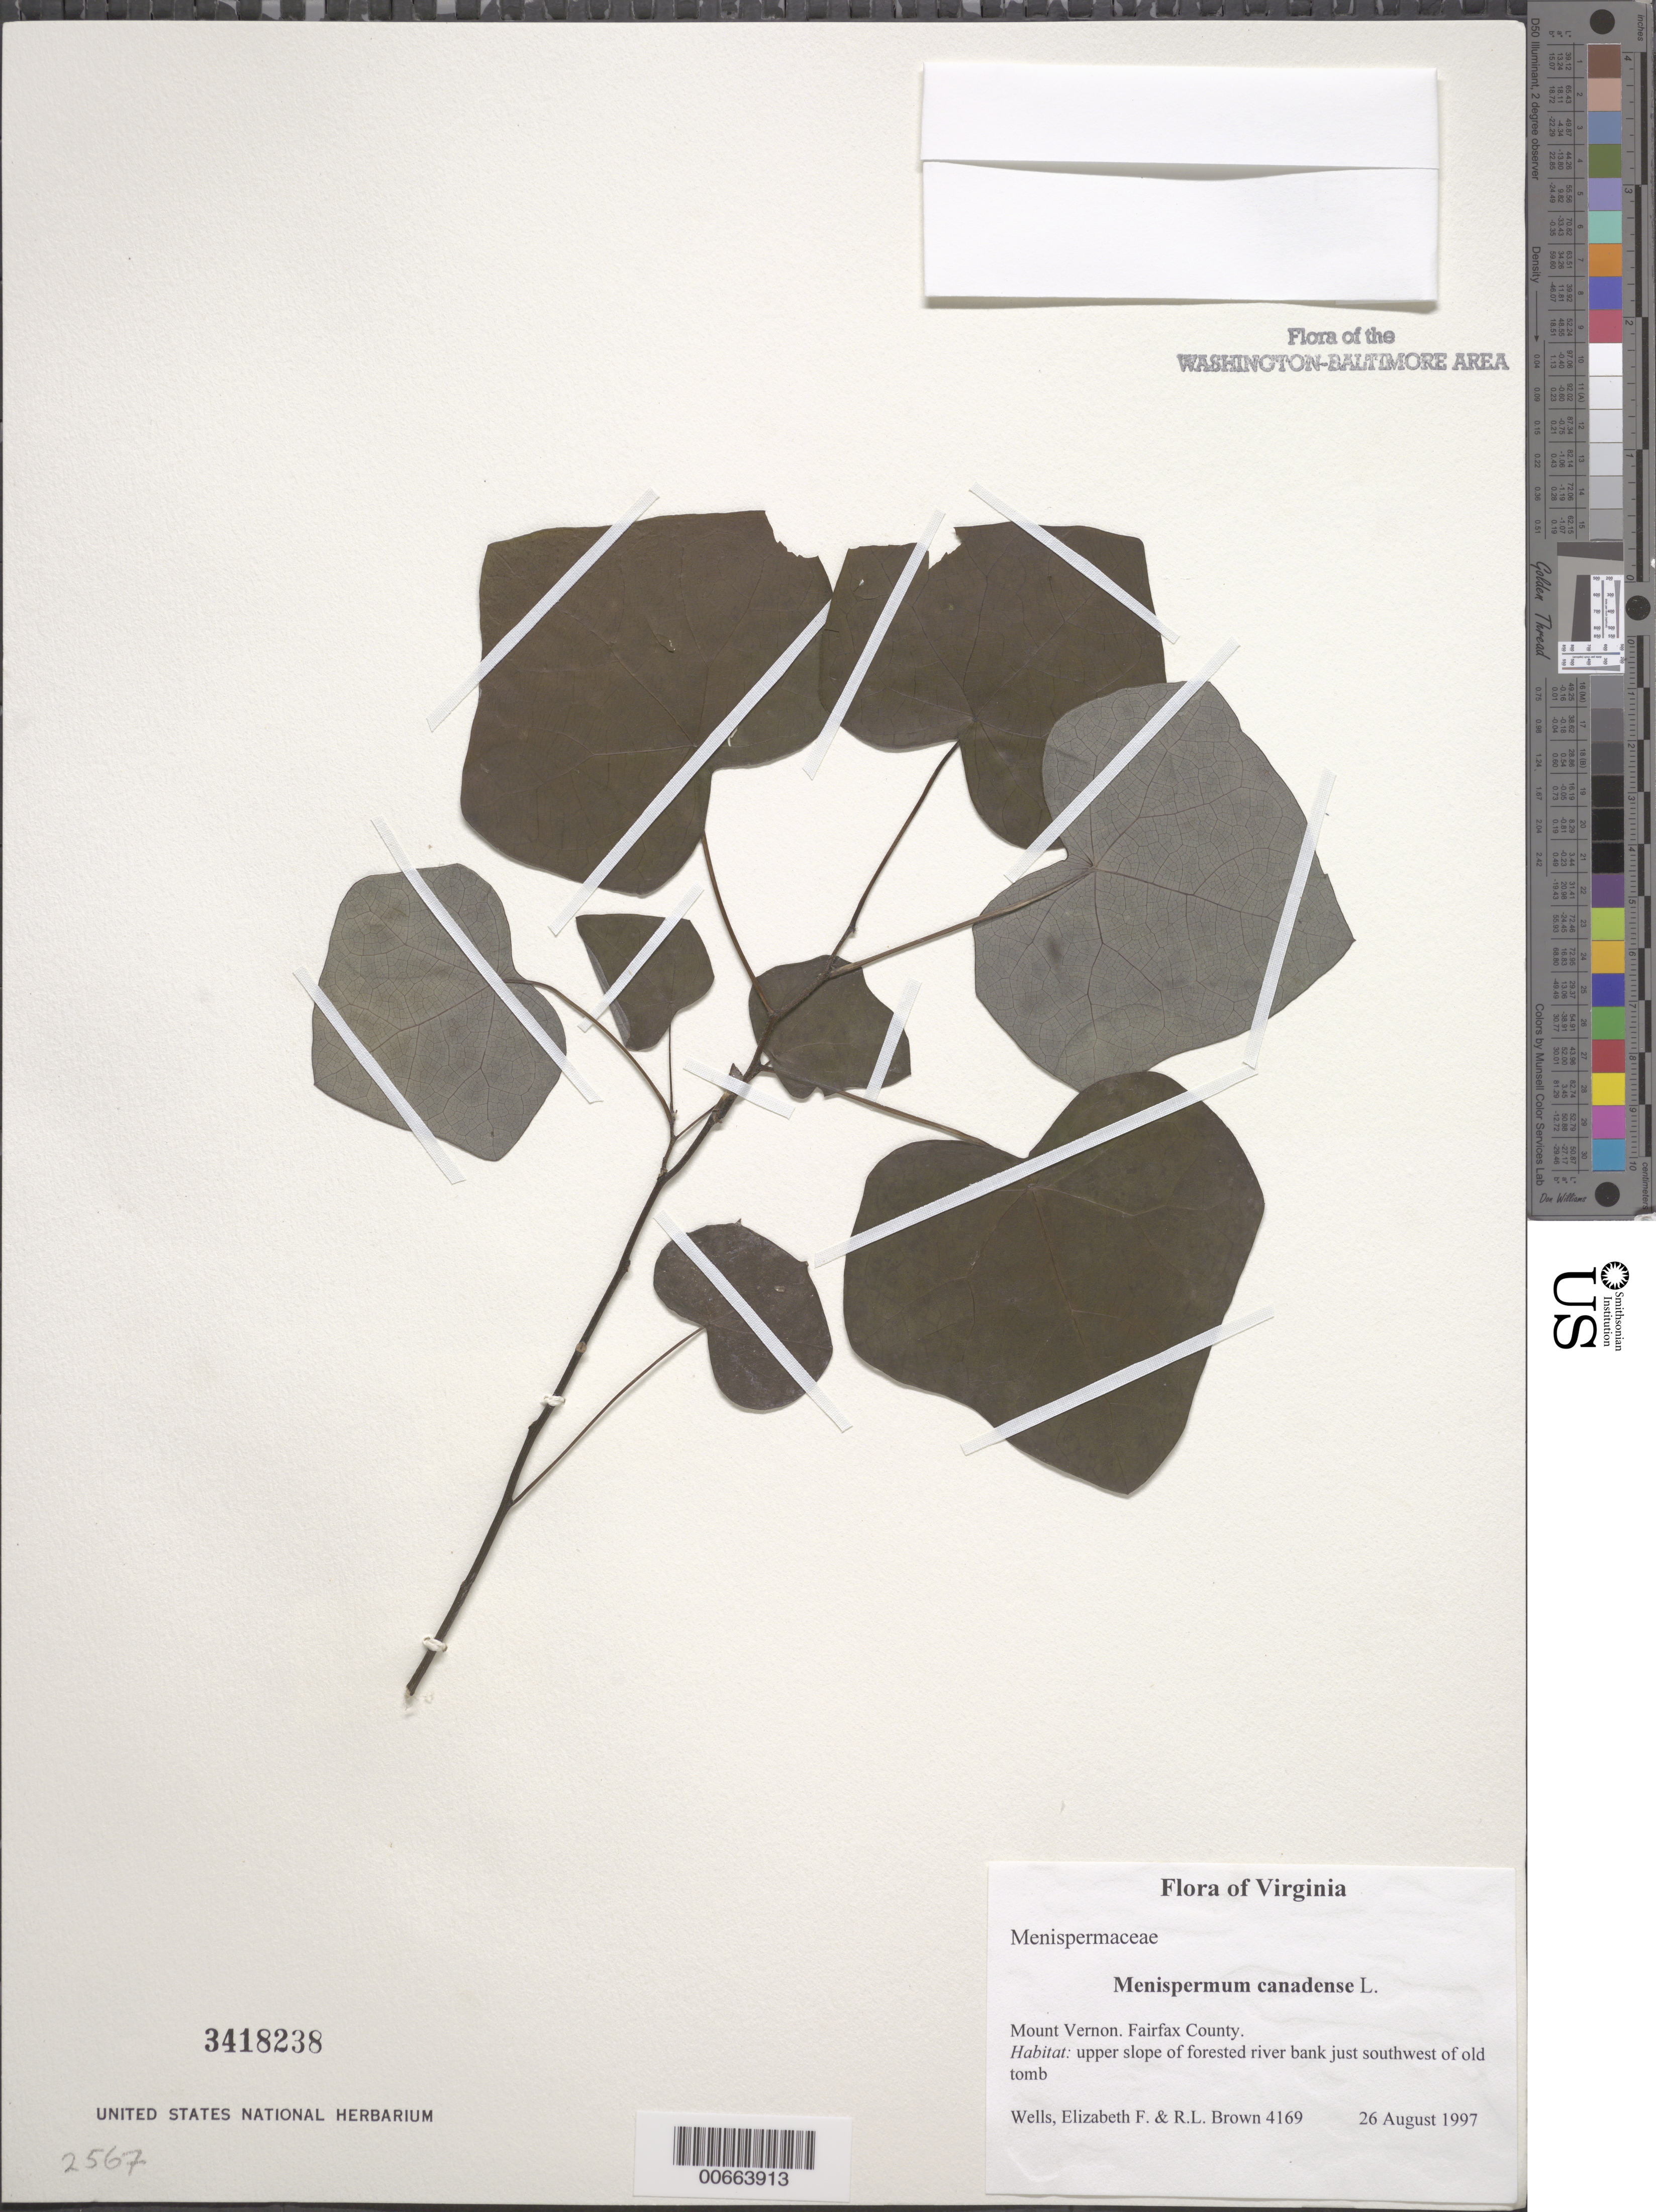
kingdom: Plantae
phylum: Tracheophyta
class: Magnoliopsida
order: Ranunculales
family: Menispermaceae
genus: Menispermum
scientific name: Menispermum canadense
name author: L.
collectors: E. F. Wells & R. L. Brown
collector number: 4169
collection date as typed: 26 Aug 1997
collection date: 1997-08-26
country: United States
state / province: Virginia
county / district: Fairfax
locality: Mount Vernon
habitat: upper slope of forested river bank just southwest of old tomb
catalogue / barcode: US 3418238